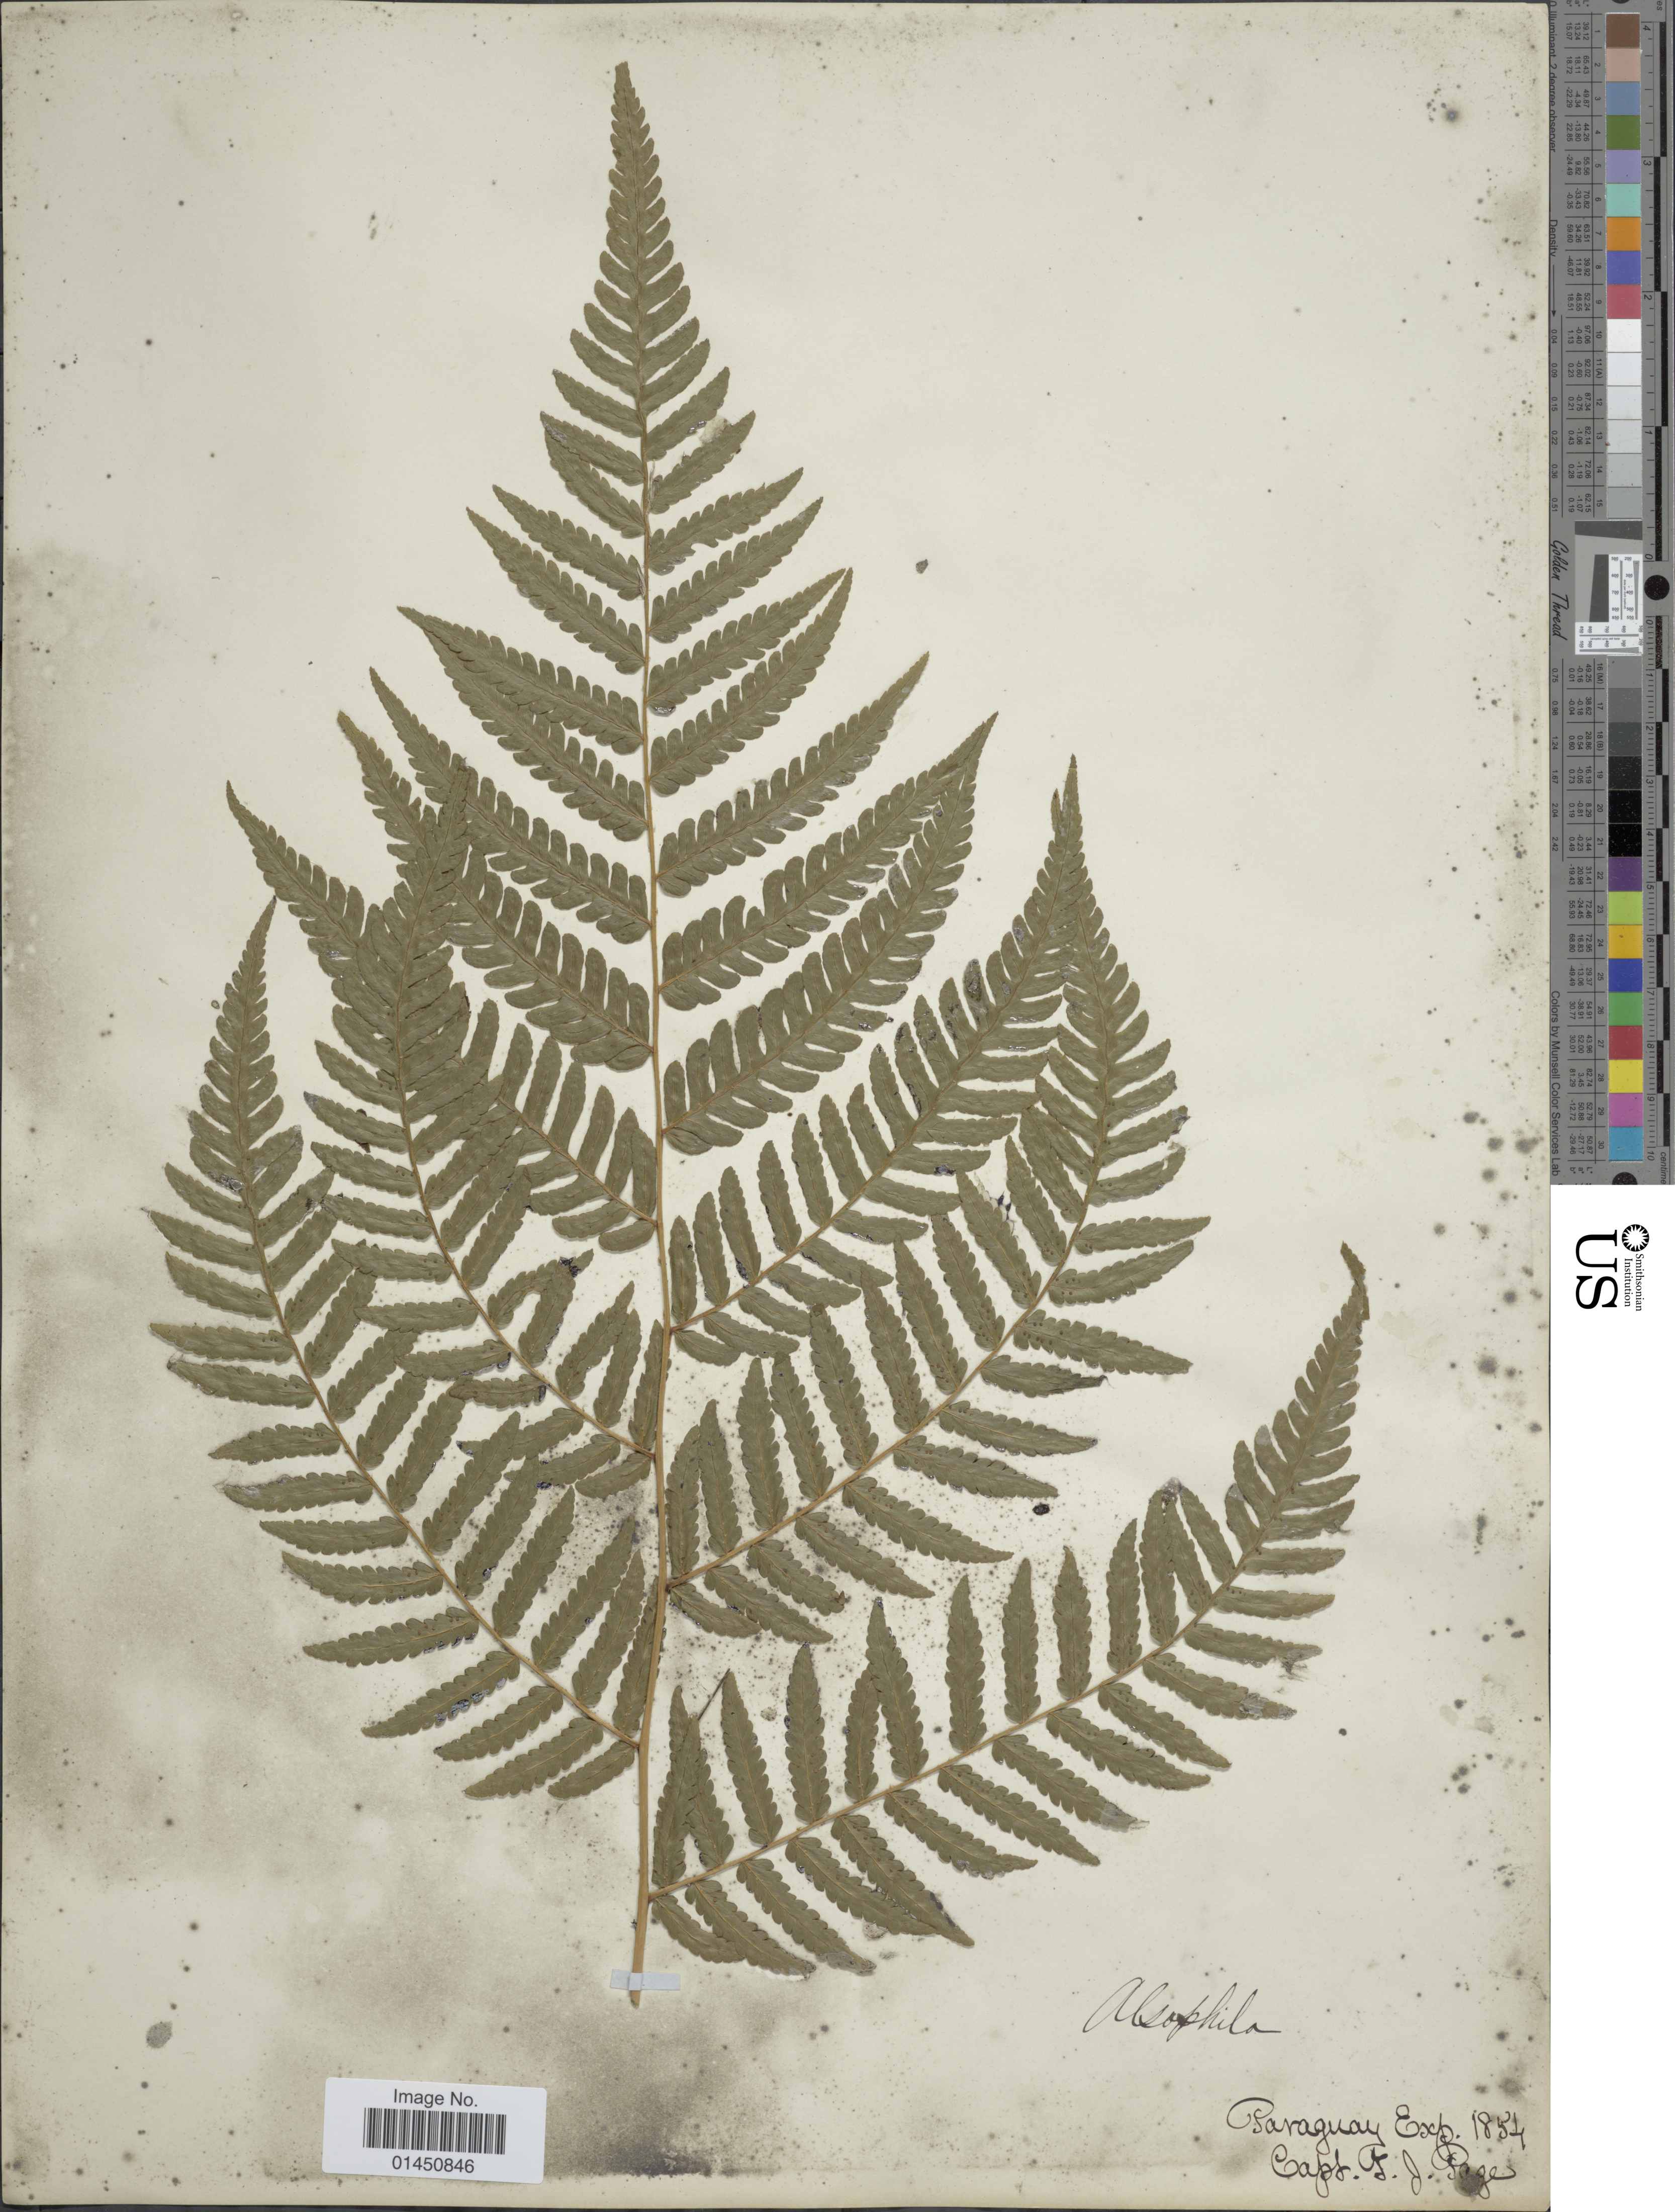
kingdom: Plantae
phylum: Tracheophyta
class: Polypodiopsida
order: Cyatheales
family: Cyatheaceae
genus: Cyathea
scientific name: Cyathea atrovirens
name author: (Lanapd. & Fisch.) Domin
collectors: T. J. Page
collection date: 1854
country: Paraguay